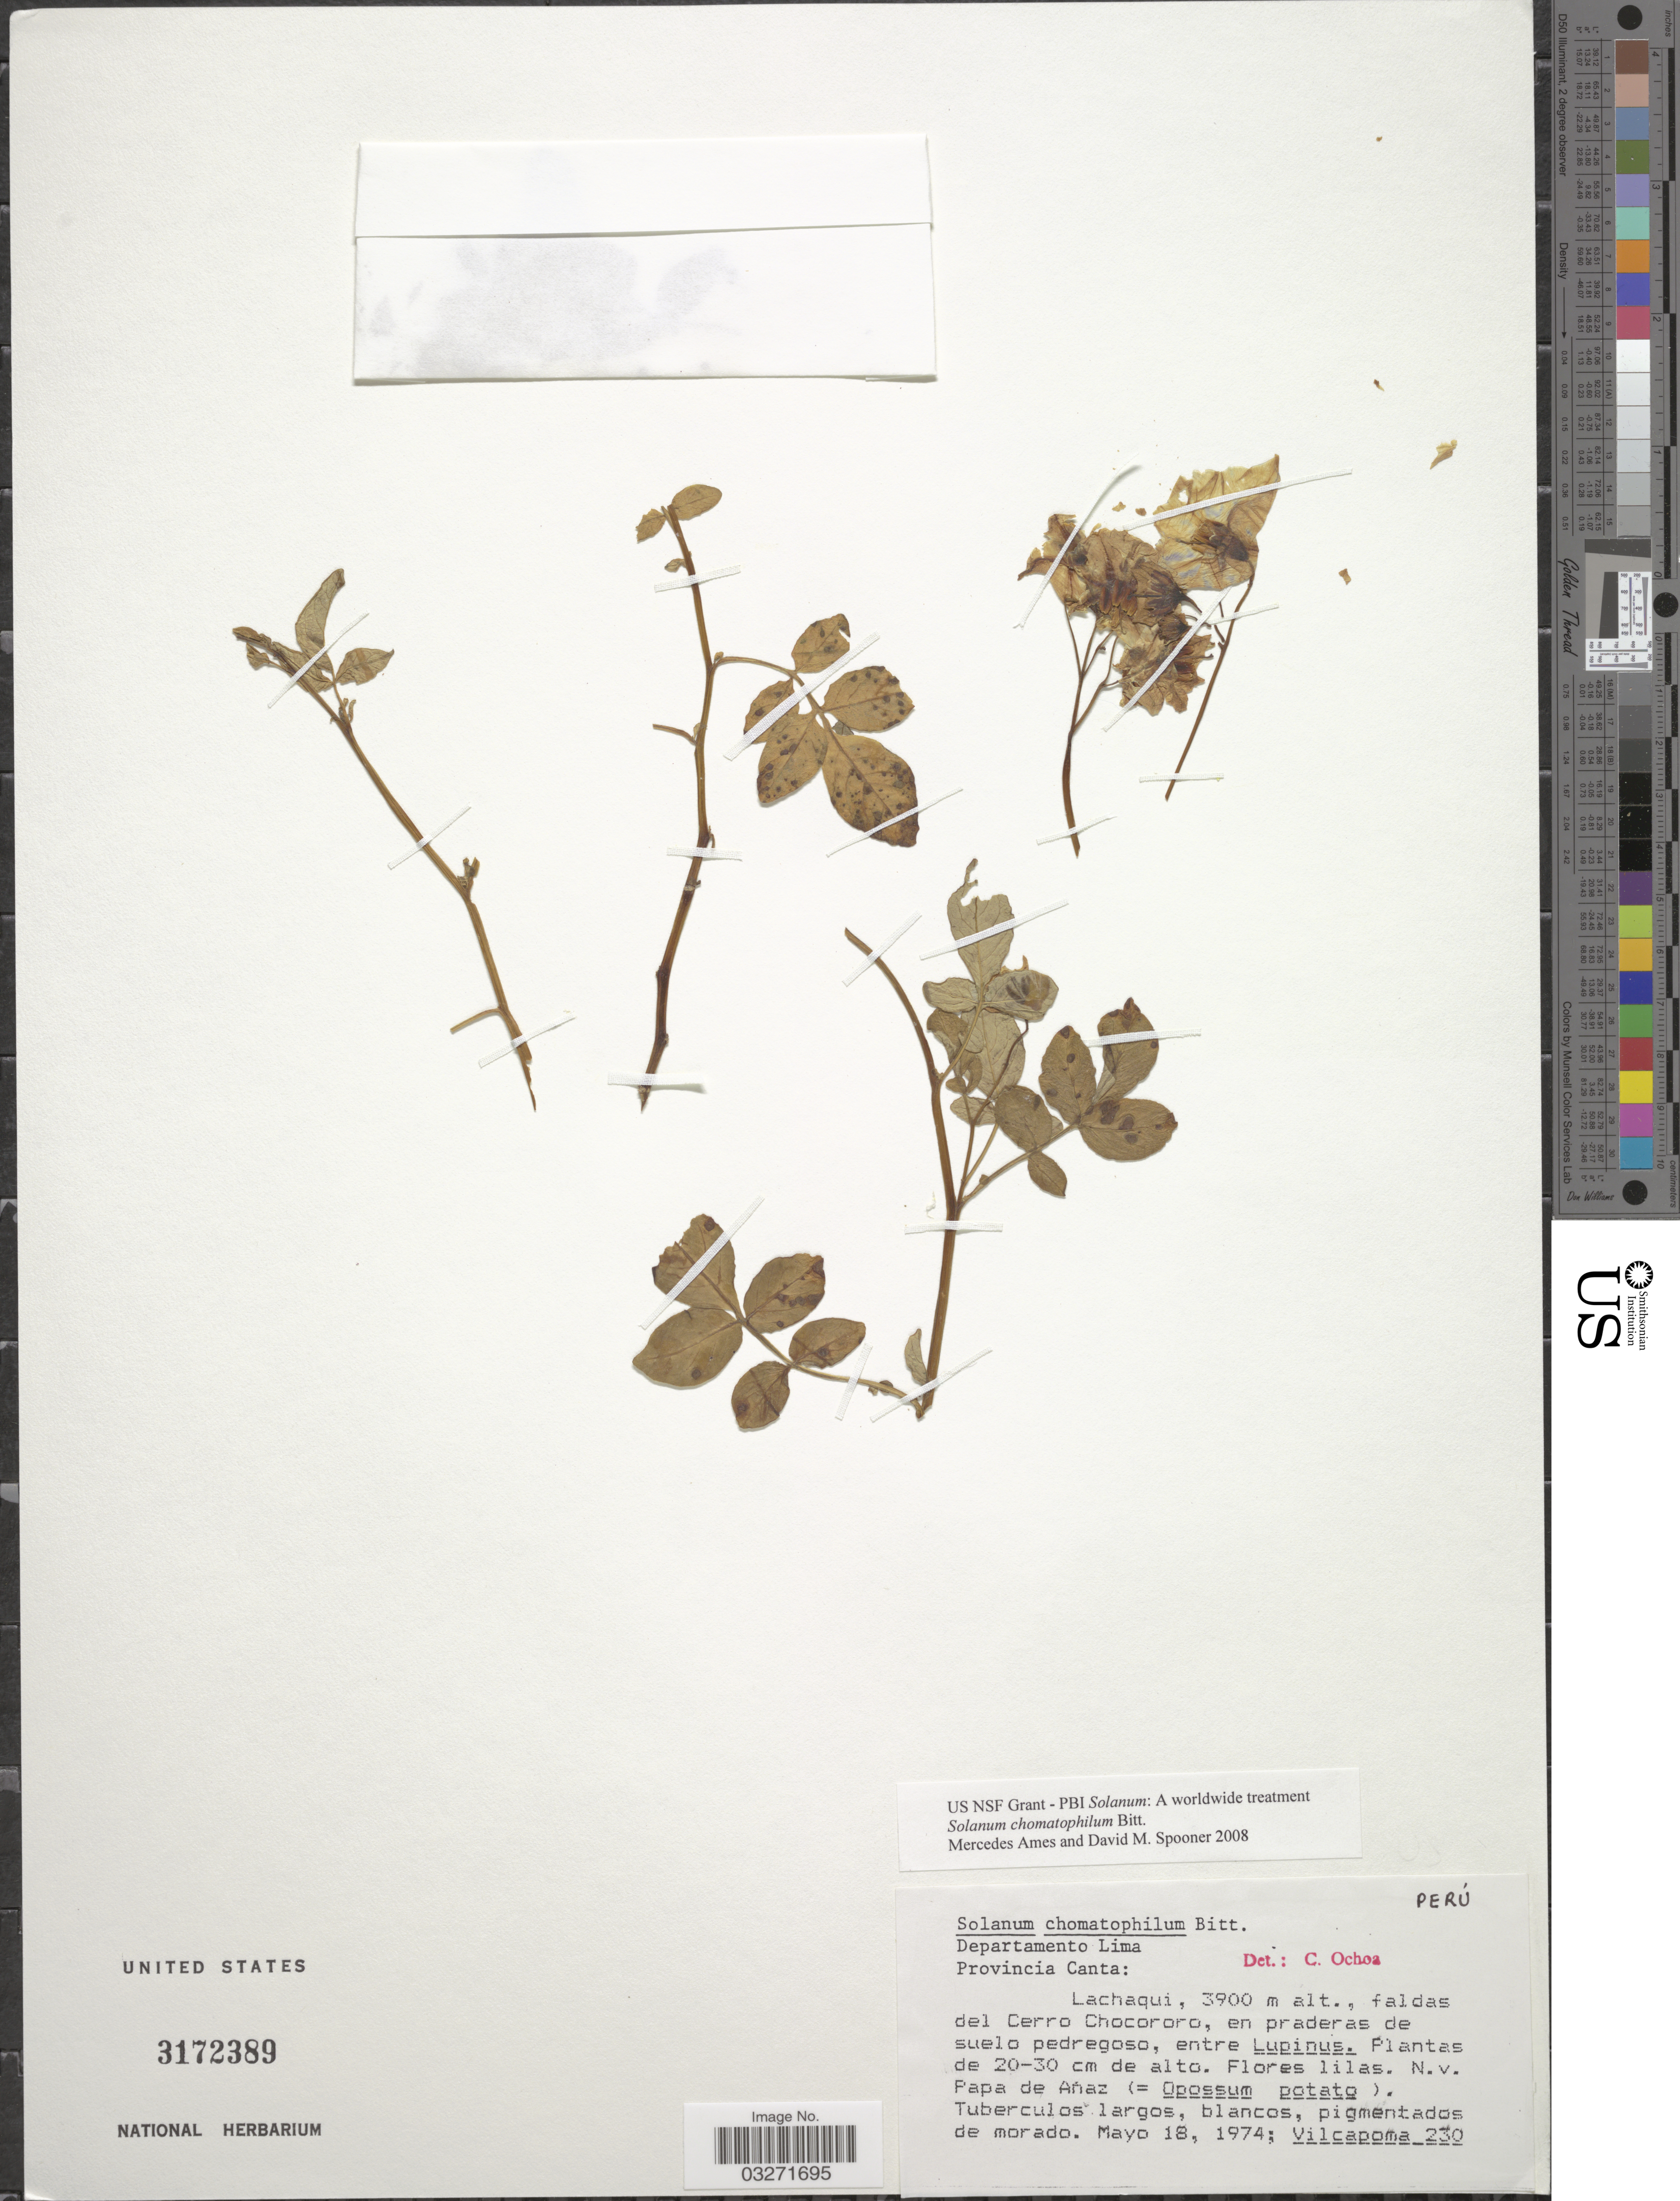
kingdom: Plantae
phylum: Tracheophyta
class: Magnoliopsida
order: Solanales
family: Solanaceae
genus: Solanum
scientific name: Solanum chomatophilum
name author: Bitter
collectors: G. Vilcapoma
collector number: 230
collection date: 1974-03-18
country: Peru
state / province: Lima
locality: Departamento Lima. Provincia Canta: Lachaqui, faldas del Cerro Chocororo.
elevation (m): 3900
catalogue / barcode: US 3172389